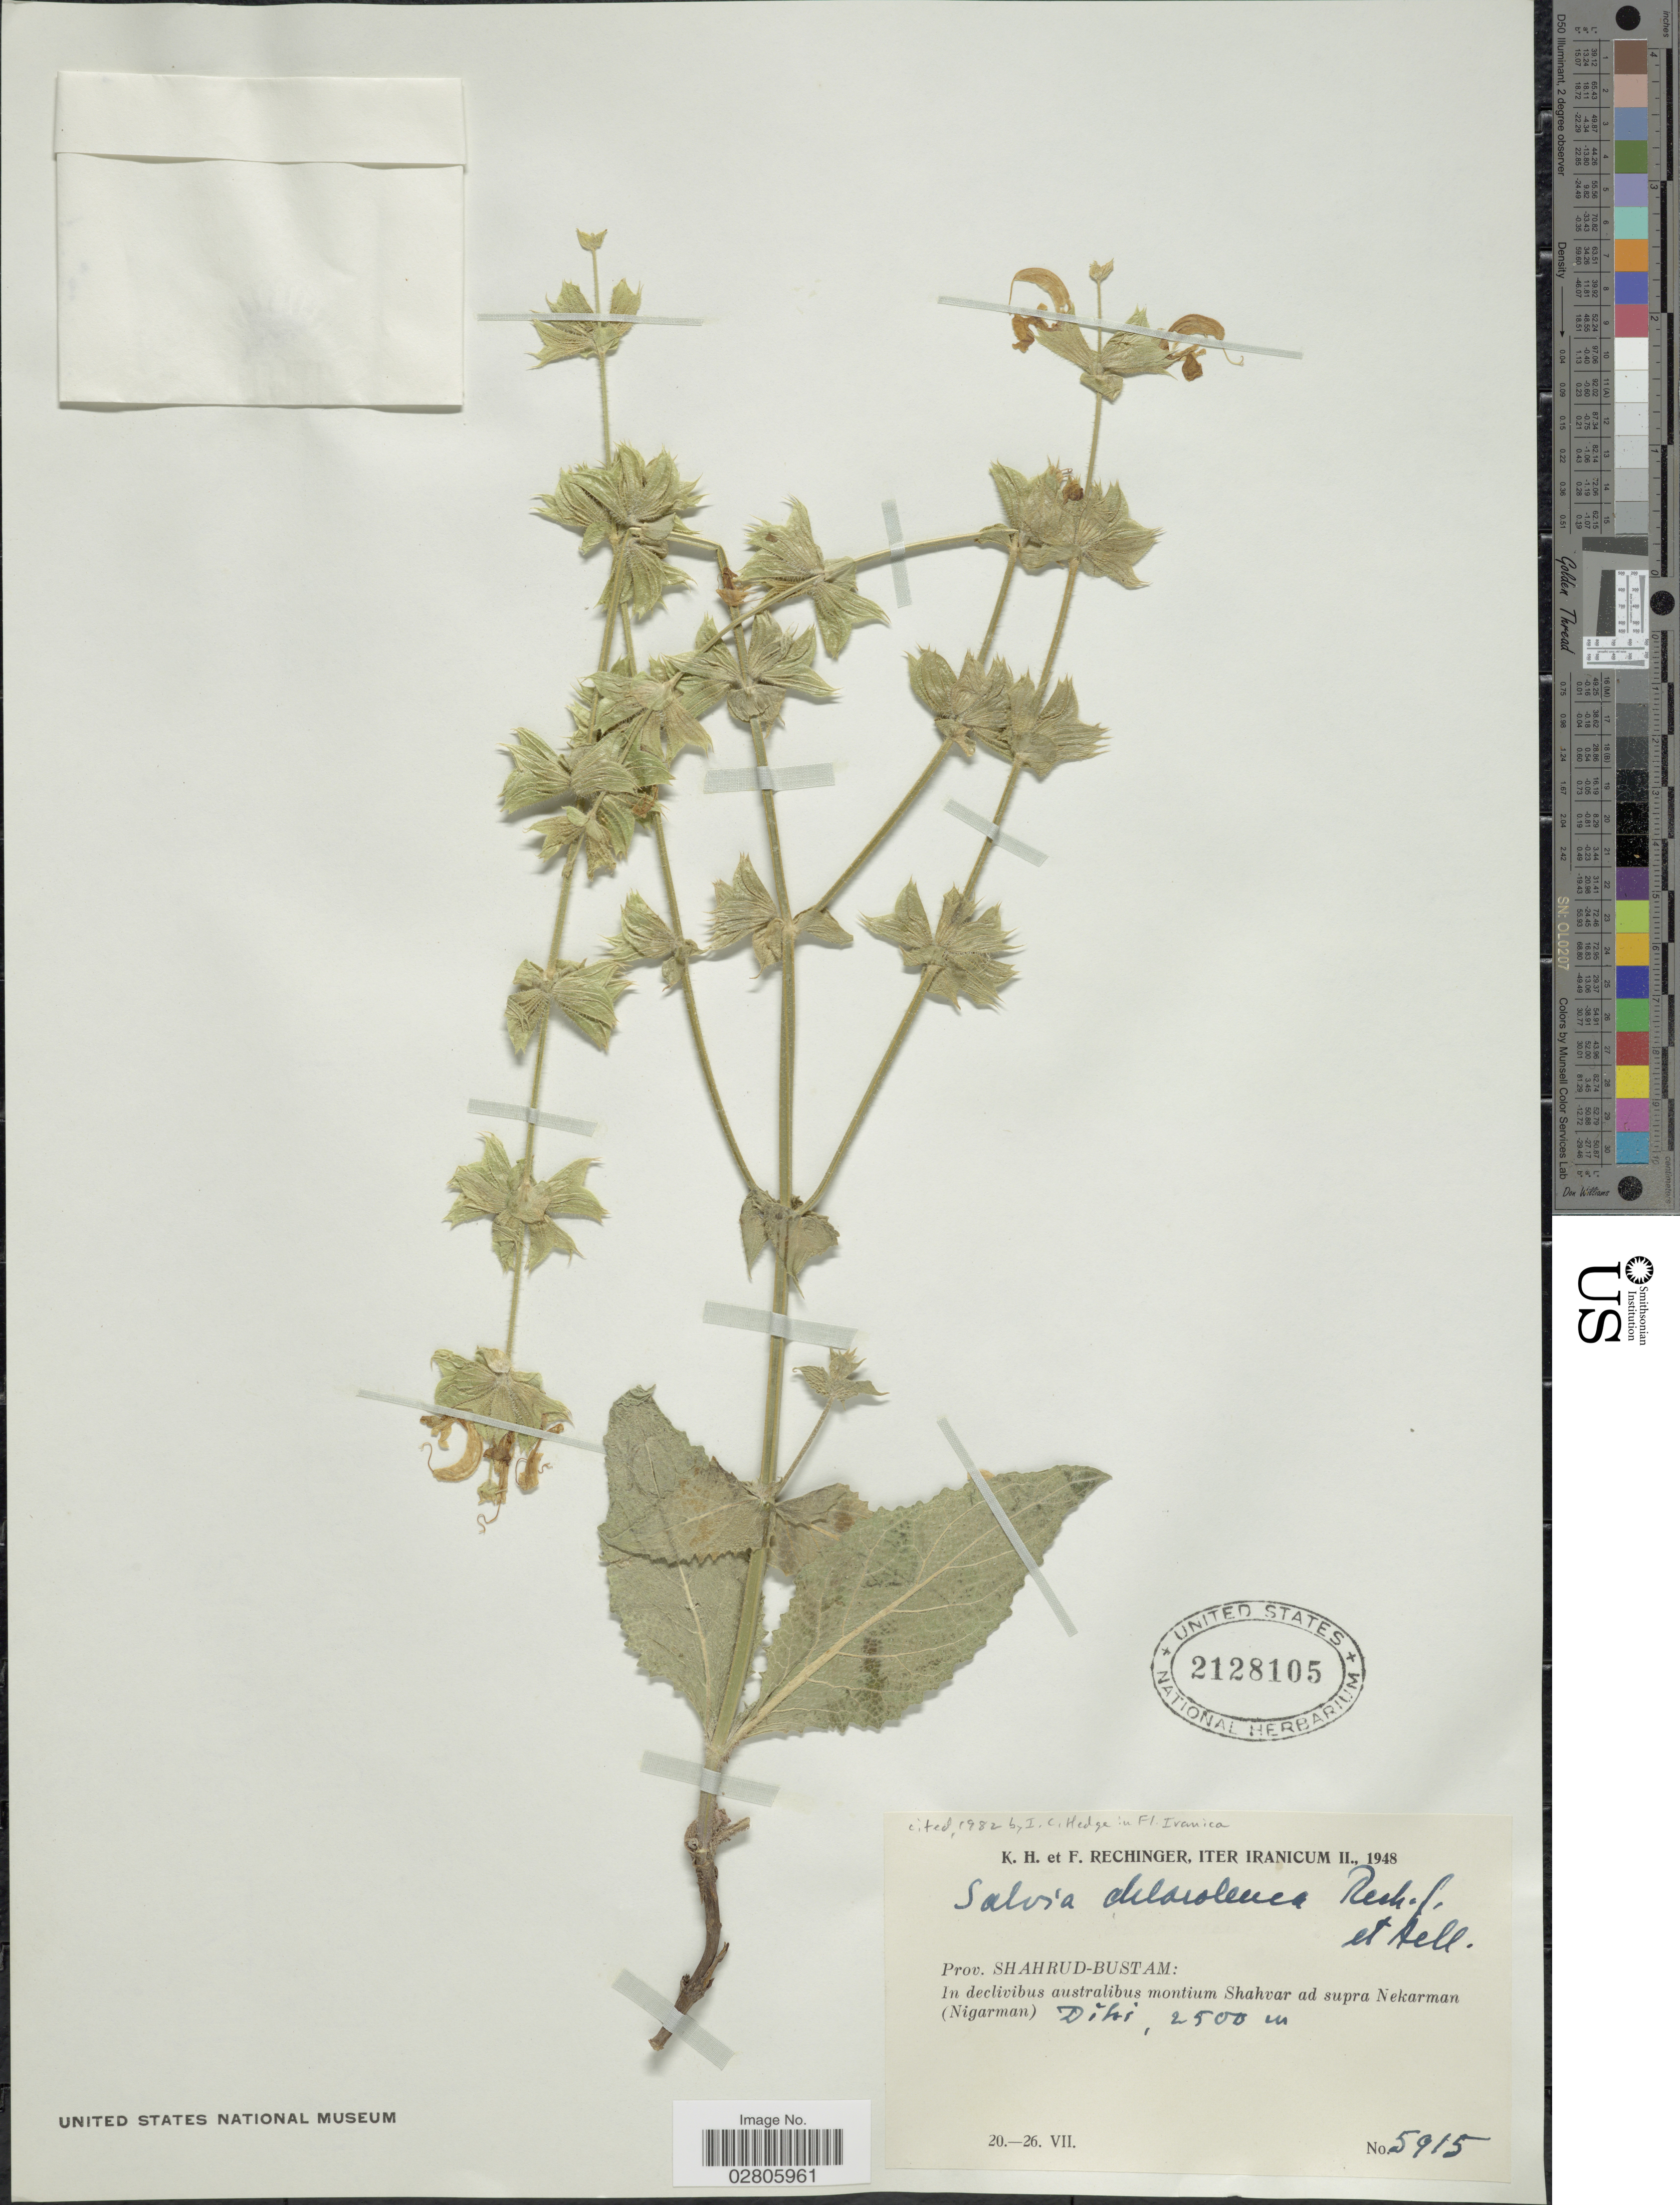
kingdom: Plantae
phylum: Tracheophyta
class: Magnoliopsida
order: Lamiales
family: Lamiaceae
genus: Salvia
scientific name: Salvia chloroleuca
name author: Rech. f. & Aellen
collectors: K. H. Rechinger & F. Rechinger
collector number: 5915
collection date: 1948-07-20/1948-07-26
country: Iran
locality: Prov. Shahrud-Bustam: In declivibus australibus montium Shahvar ad supra Nekarman (Nigarman), Dihi.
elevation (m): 2500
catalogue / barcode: US 2128105